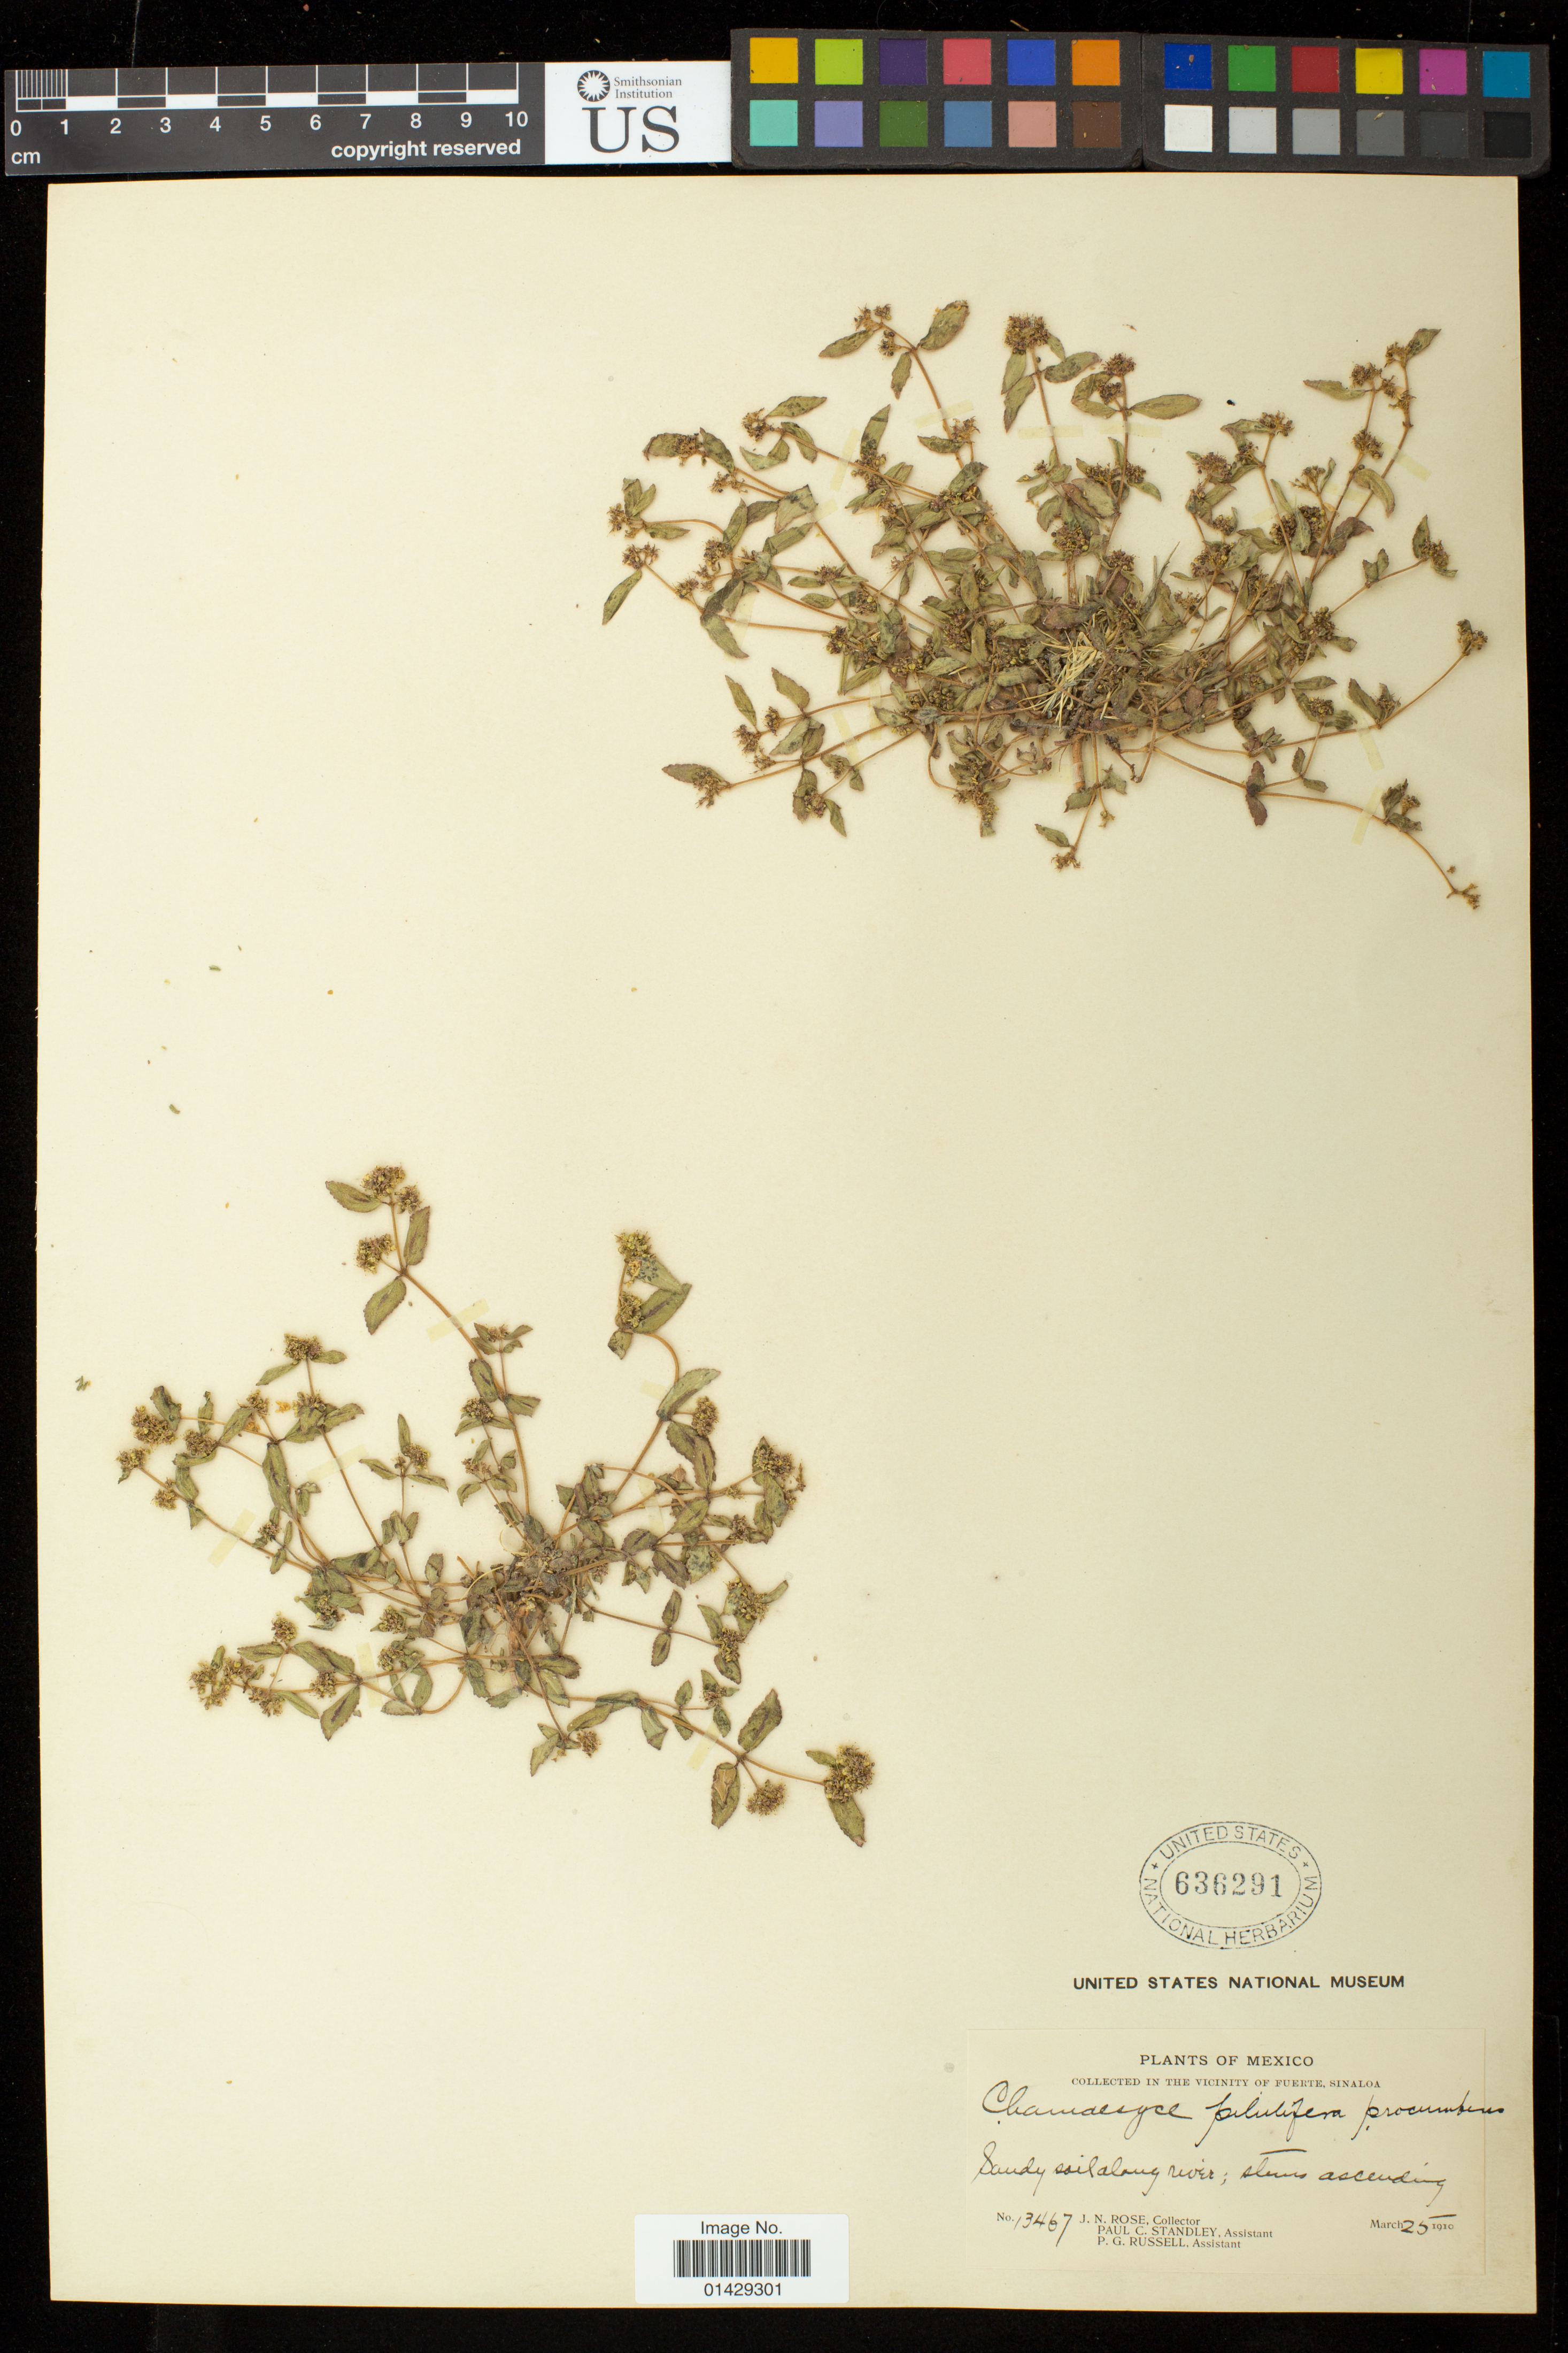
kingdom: Plantae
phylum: Tracheophyta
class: Magnoliopsida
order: Malpighiales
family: Euphorbiaceae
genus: Euphorbia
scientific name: Euphorbia hirta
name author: L.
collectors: J. N. Rose, P. C. Standley & P. G. Russell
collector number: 13467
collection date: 1910-03-25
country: Mexico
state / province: Sinaloa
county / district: El Fuerte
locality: Vicinity of Fuerte; Sandy soil along river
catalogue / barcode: US 636291